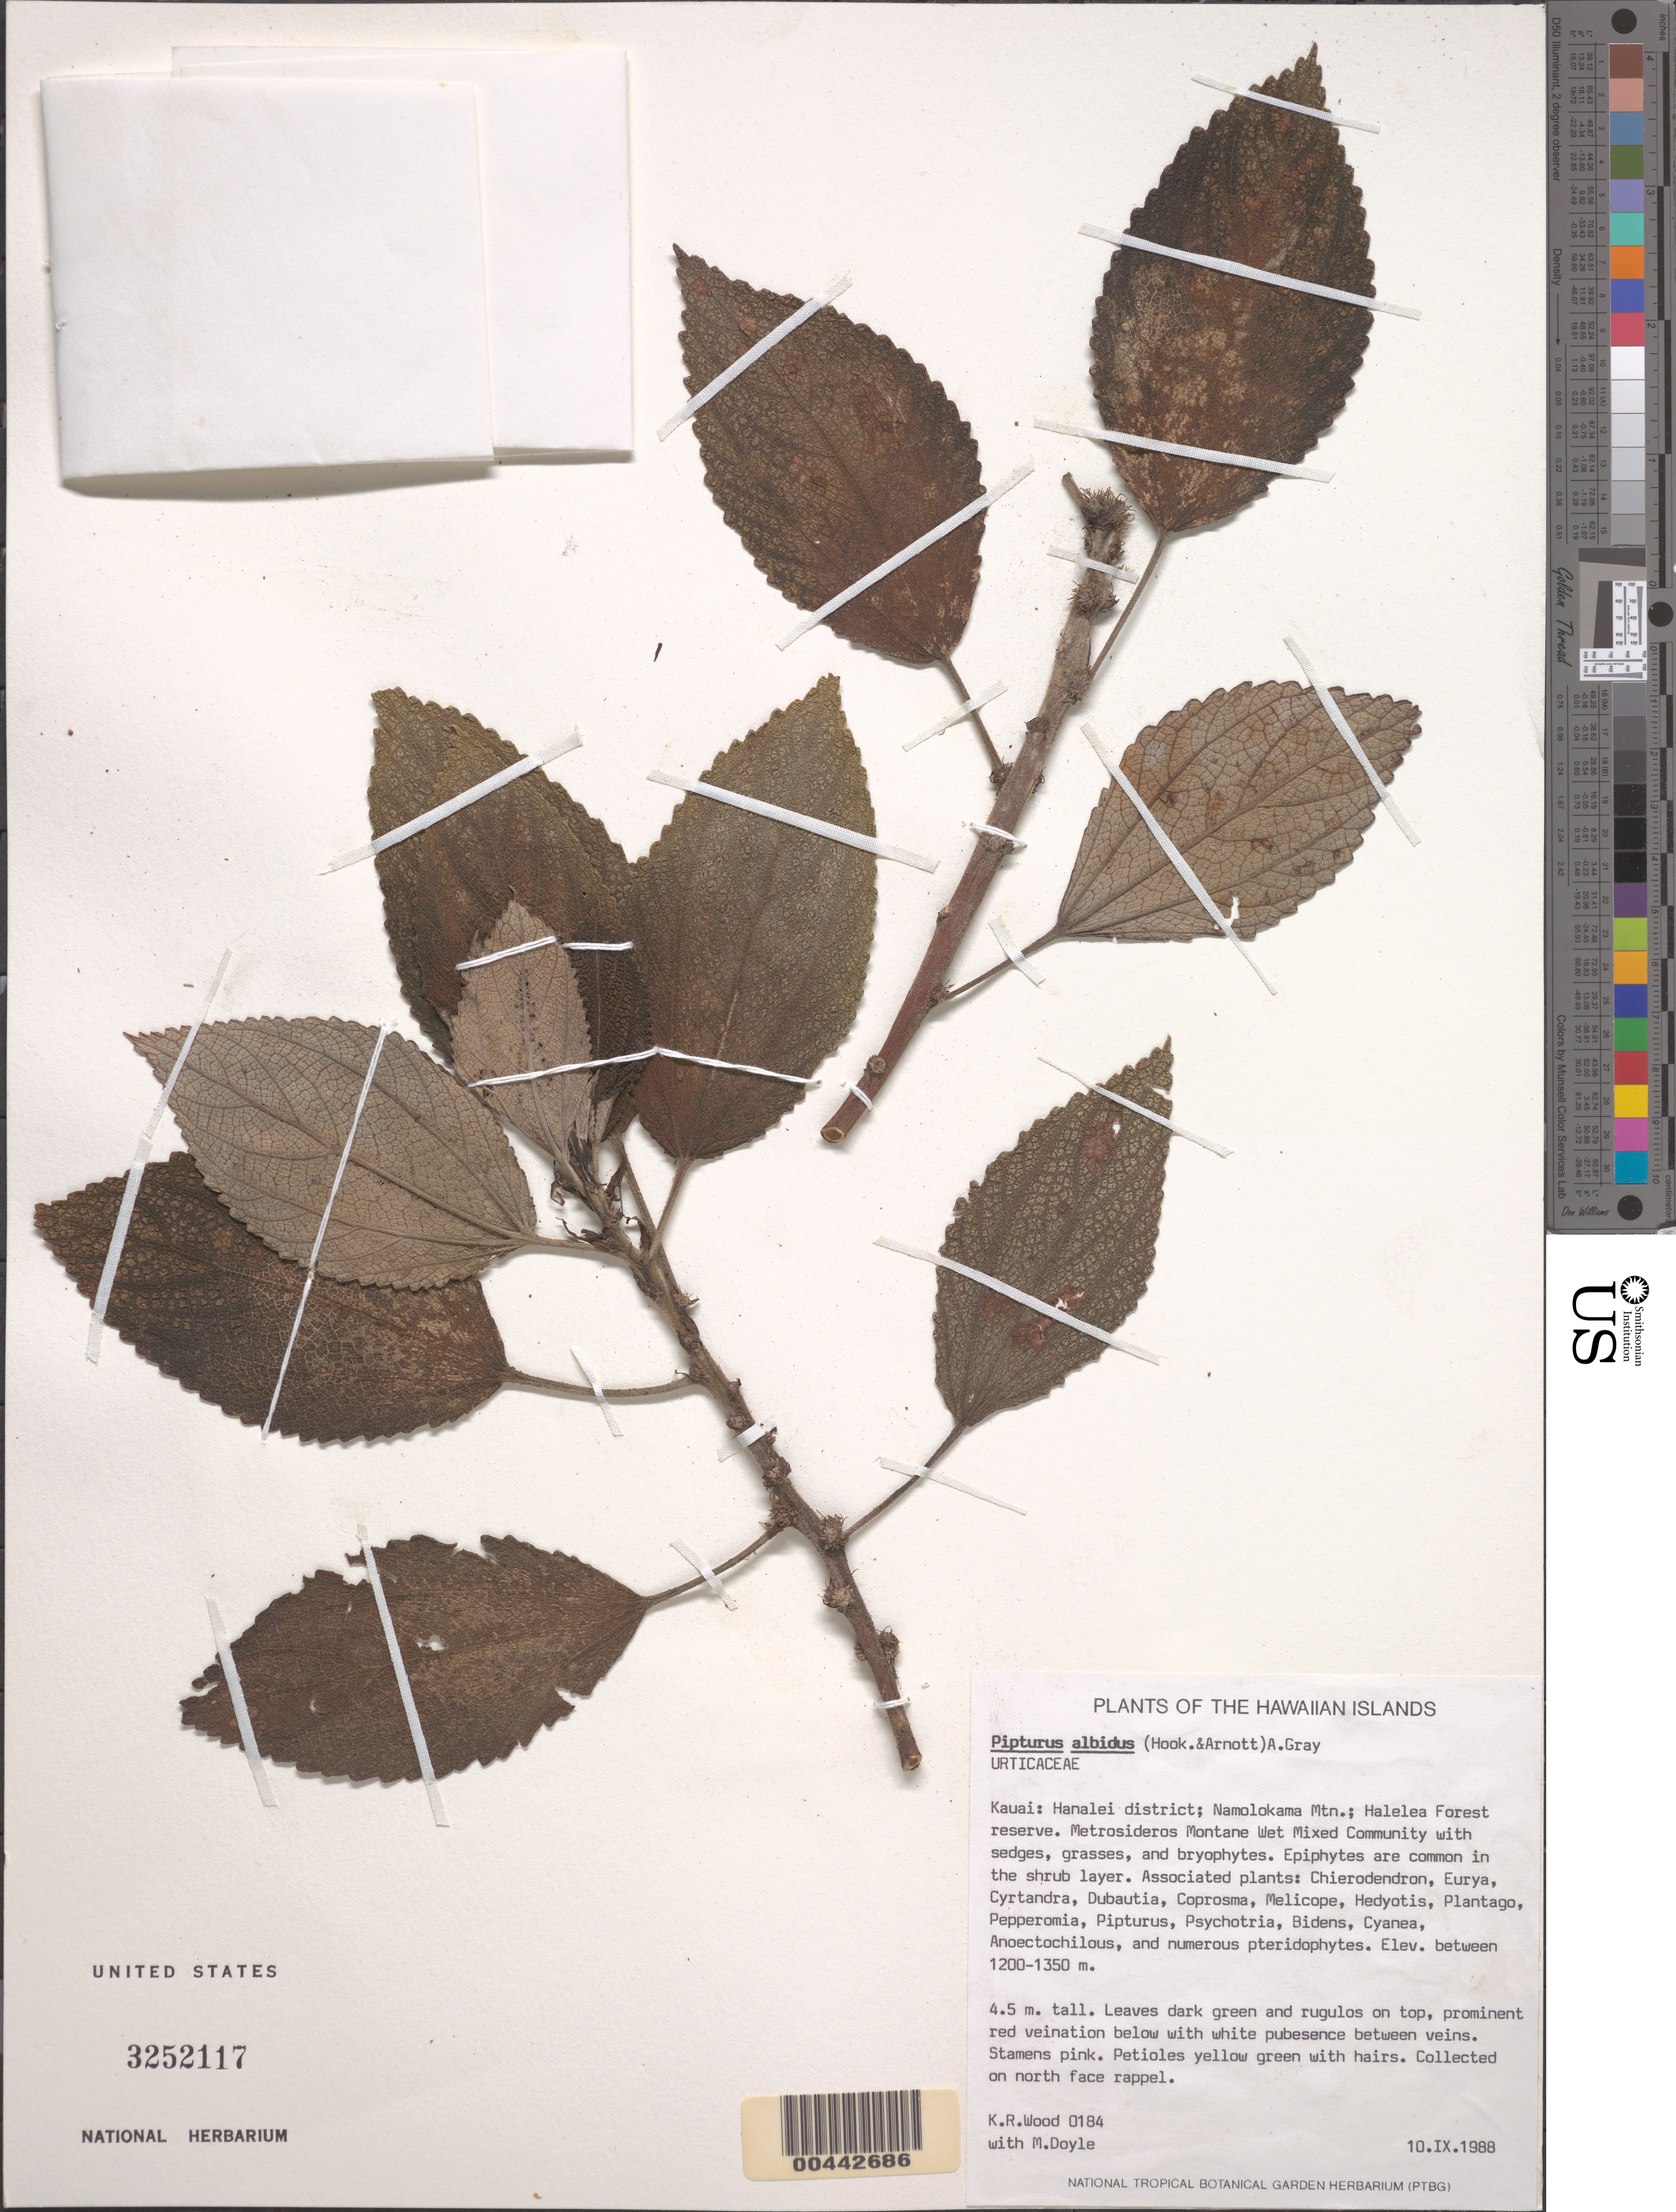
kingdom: Plantae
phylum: Tracheophyta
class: Magnoliopsida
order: Rosales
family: Urticaceae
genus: Pipturus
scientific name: Pipturus albidus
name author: (Hook. & Arn.) A. Gray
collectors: K. R. Wood & M. Doyle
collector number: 0184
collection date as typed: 10 Sep 1988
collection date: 1988-09-10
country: United States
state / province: Hawaii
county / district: Kauai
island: Kaua'i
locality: Hanalei Dist; Namolokama Mtn; Halelea Forest Reserve.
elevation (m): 1200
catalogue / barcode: US 3252117